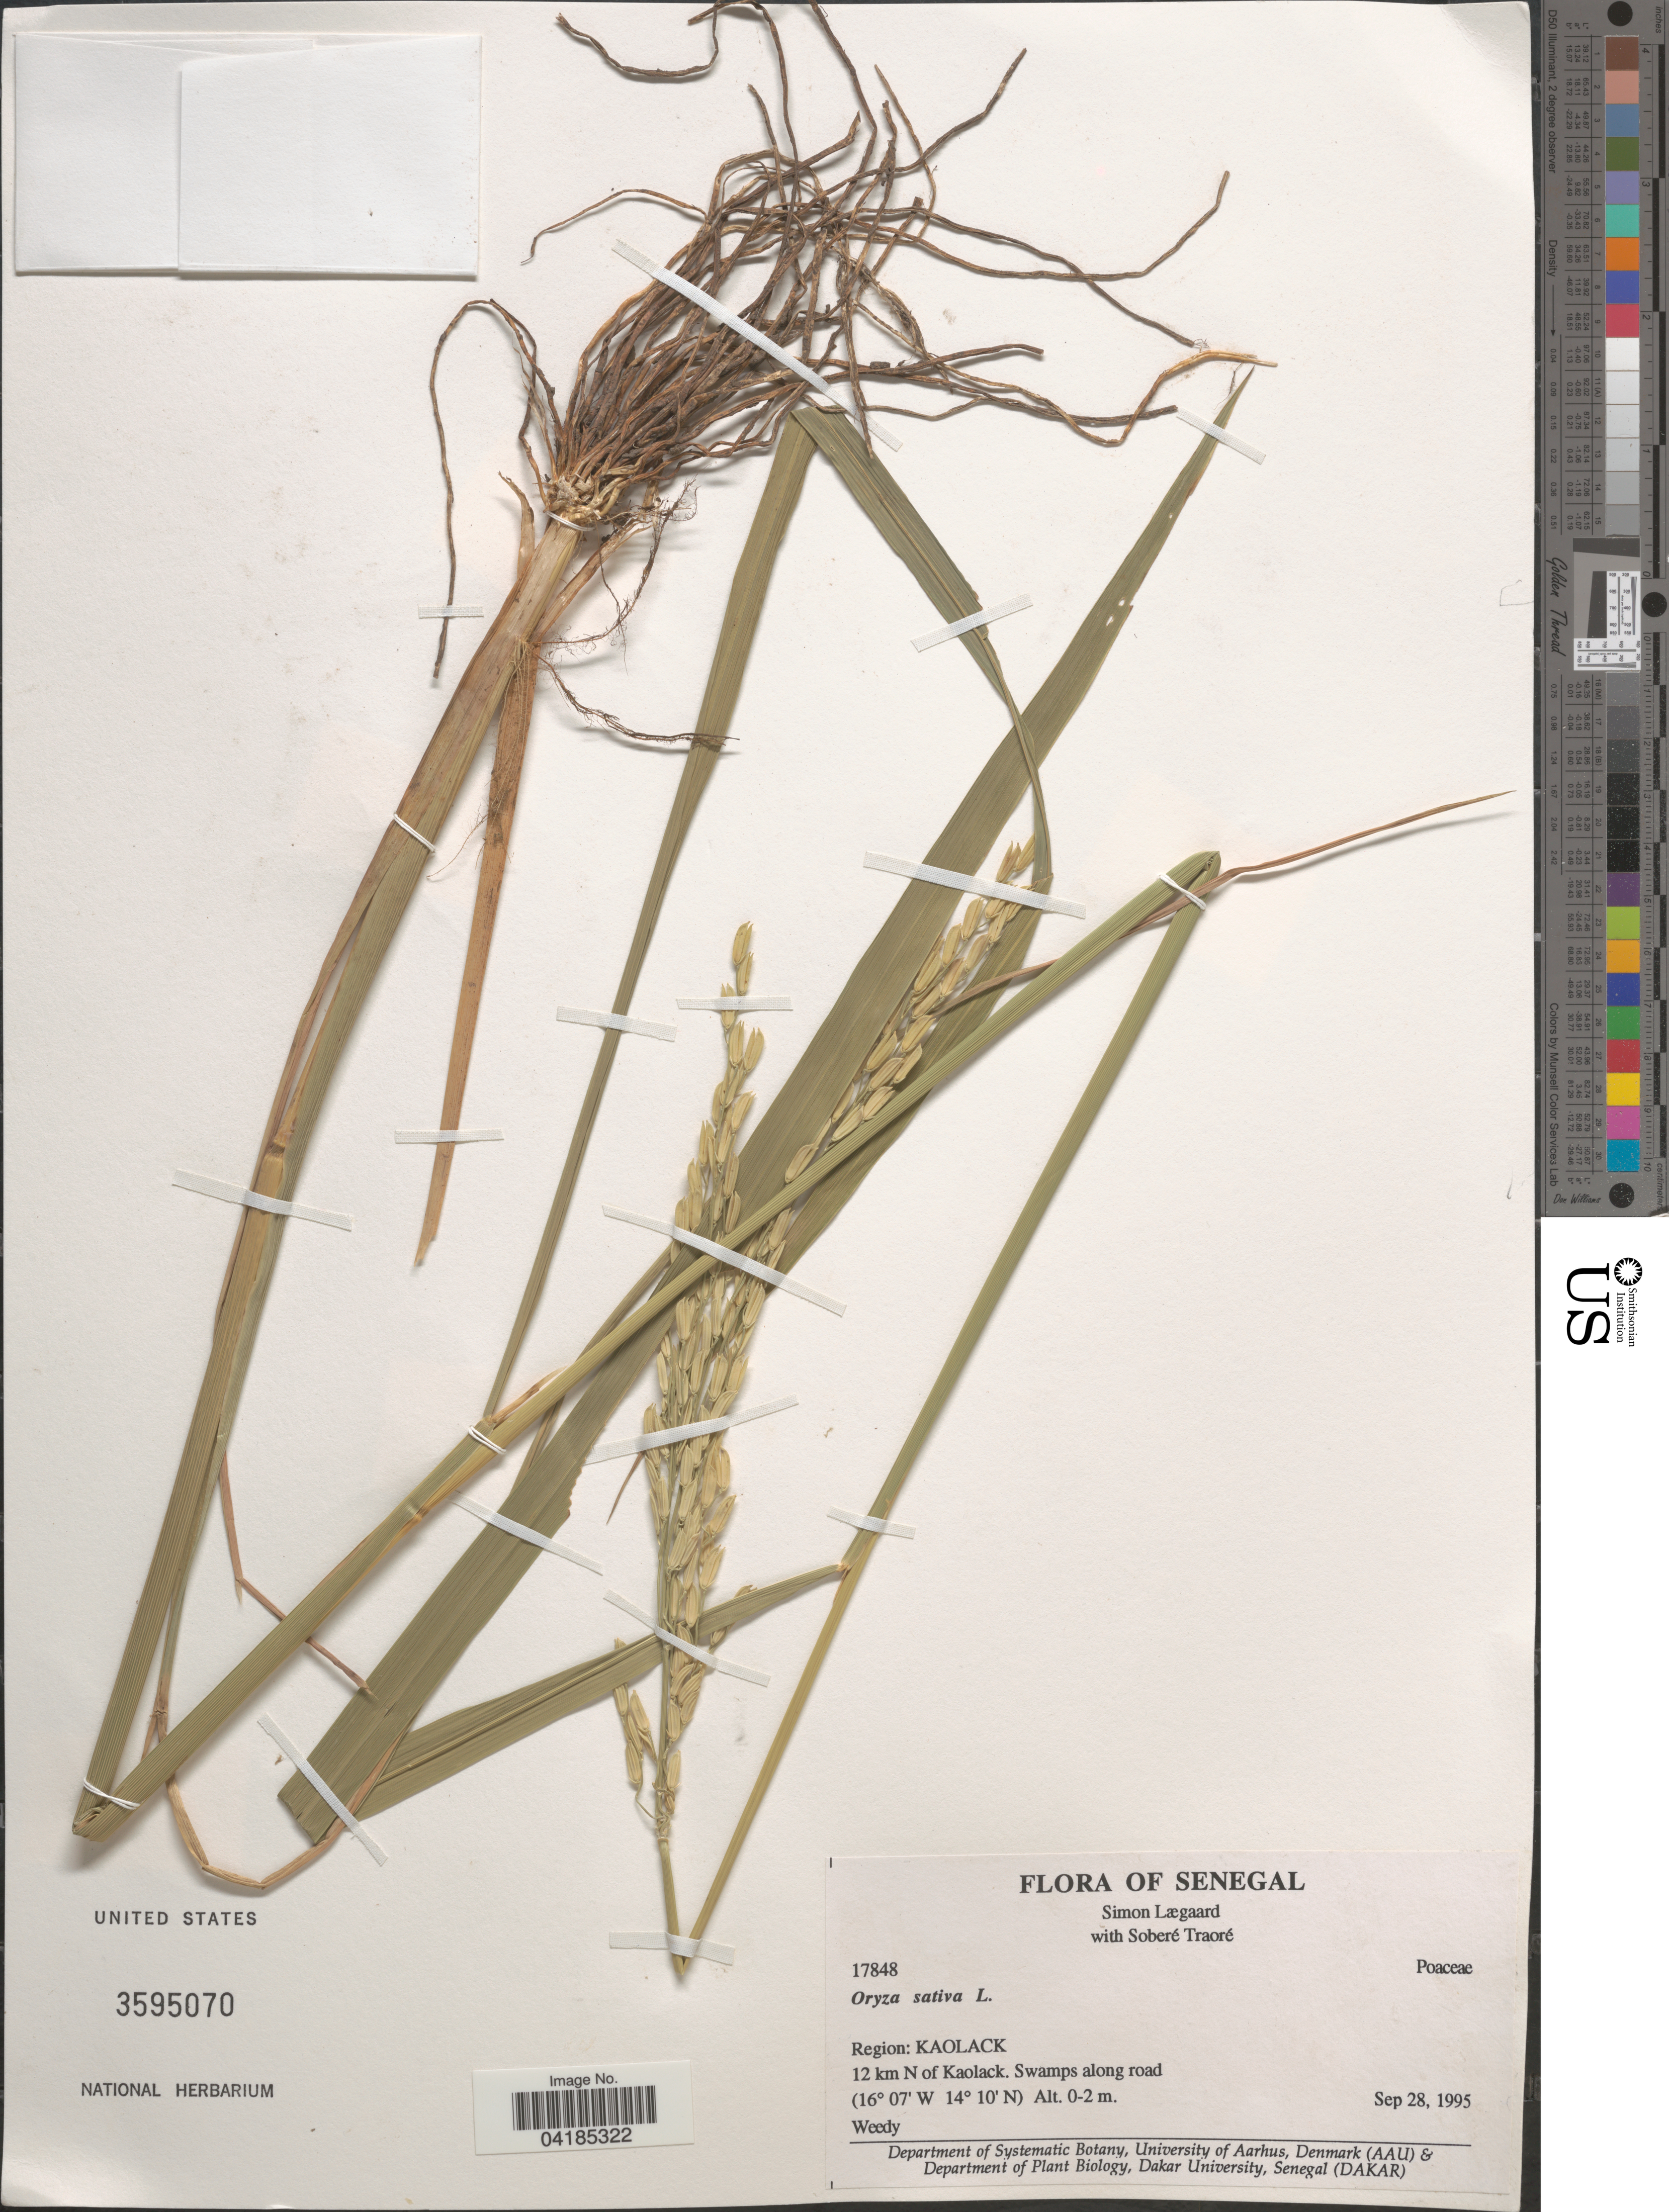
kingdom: Plantae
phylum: Tracheophyta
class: Liliopsida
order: Poales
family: Poaceae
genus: Oryza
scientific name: Oryza sativa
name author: L.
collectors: S. Lægaard & S. Traore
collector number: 17848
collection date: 1995-09-28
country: Senegal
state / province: Kaolack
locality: Region: Kaolack. 12 km N of Kaolack. Swamps along road.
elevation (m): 0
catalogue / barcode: US 3595070